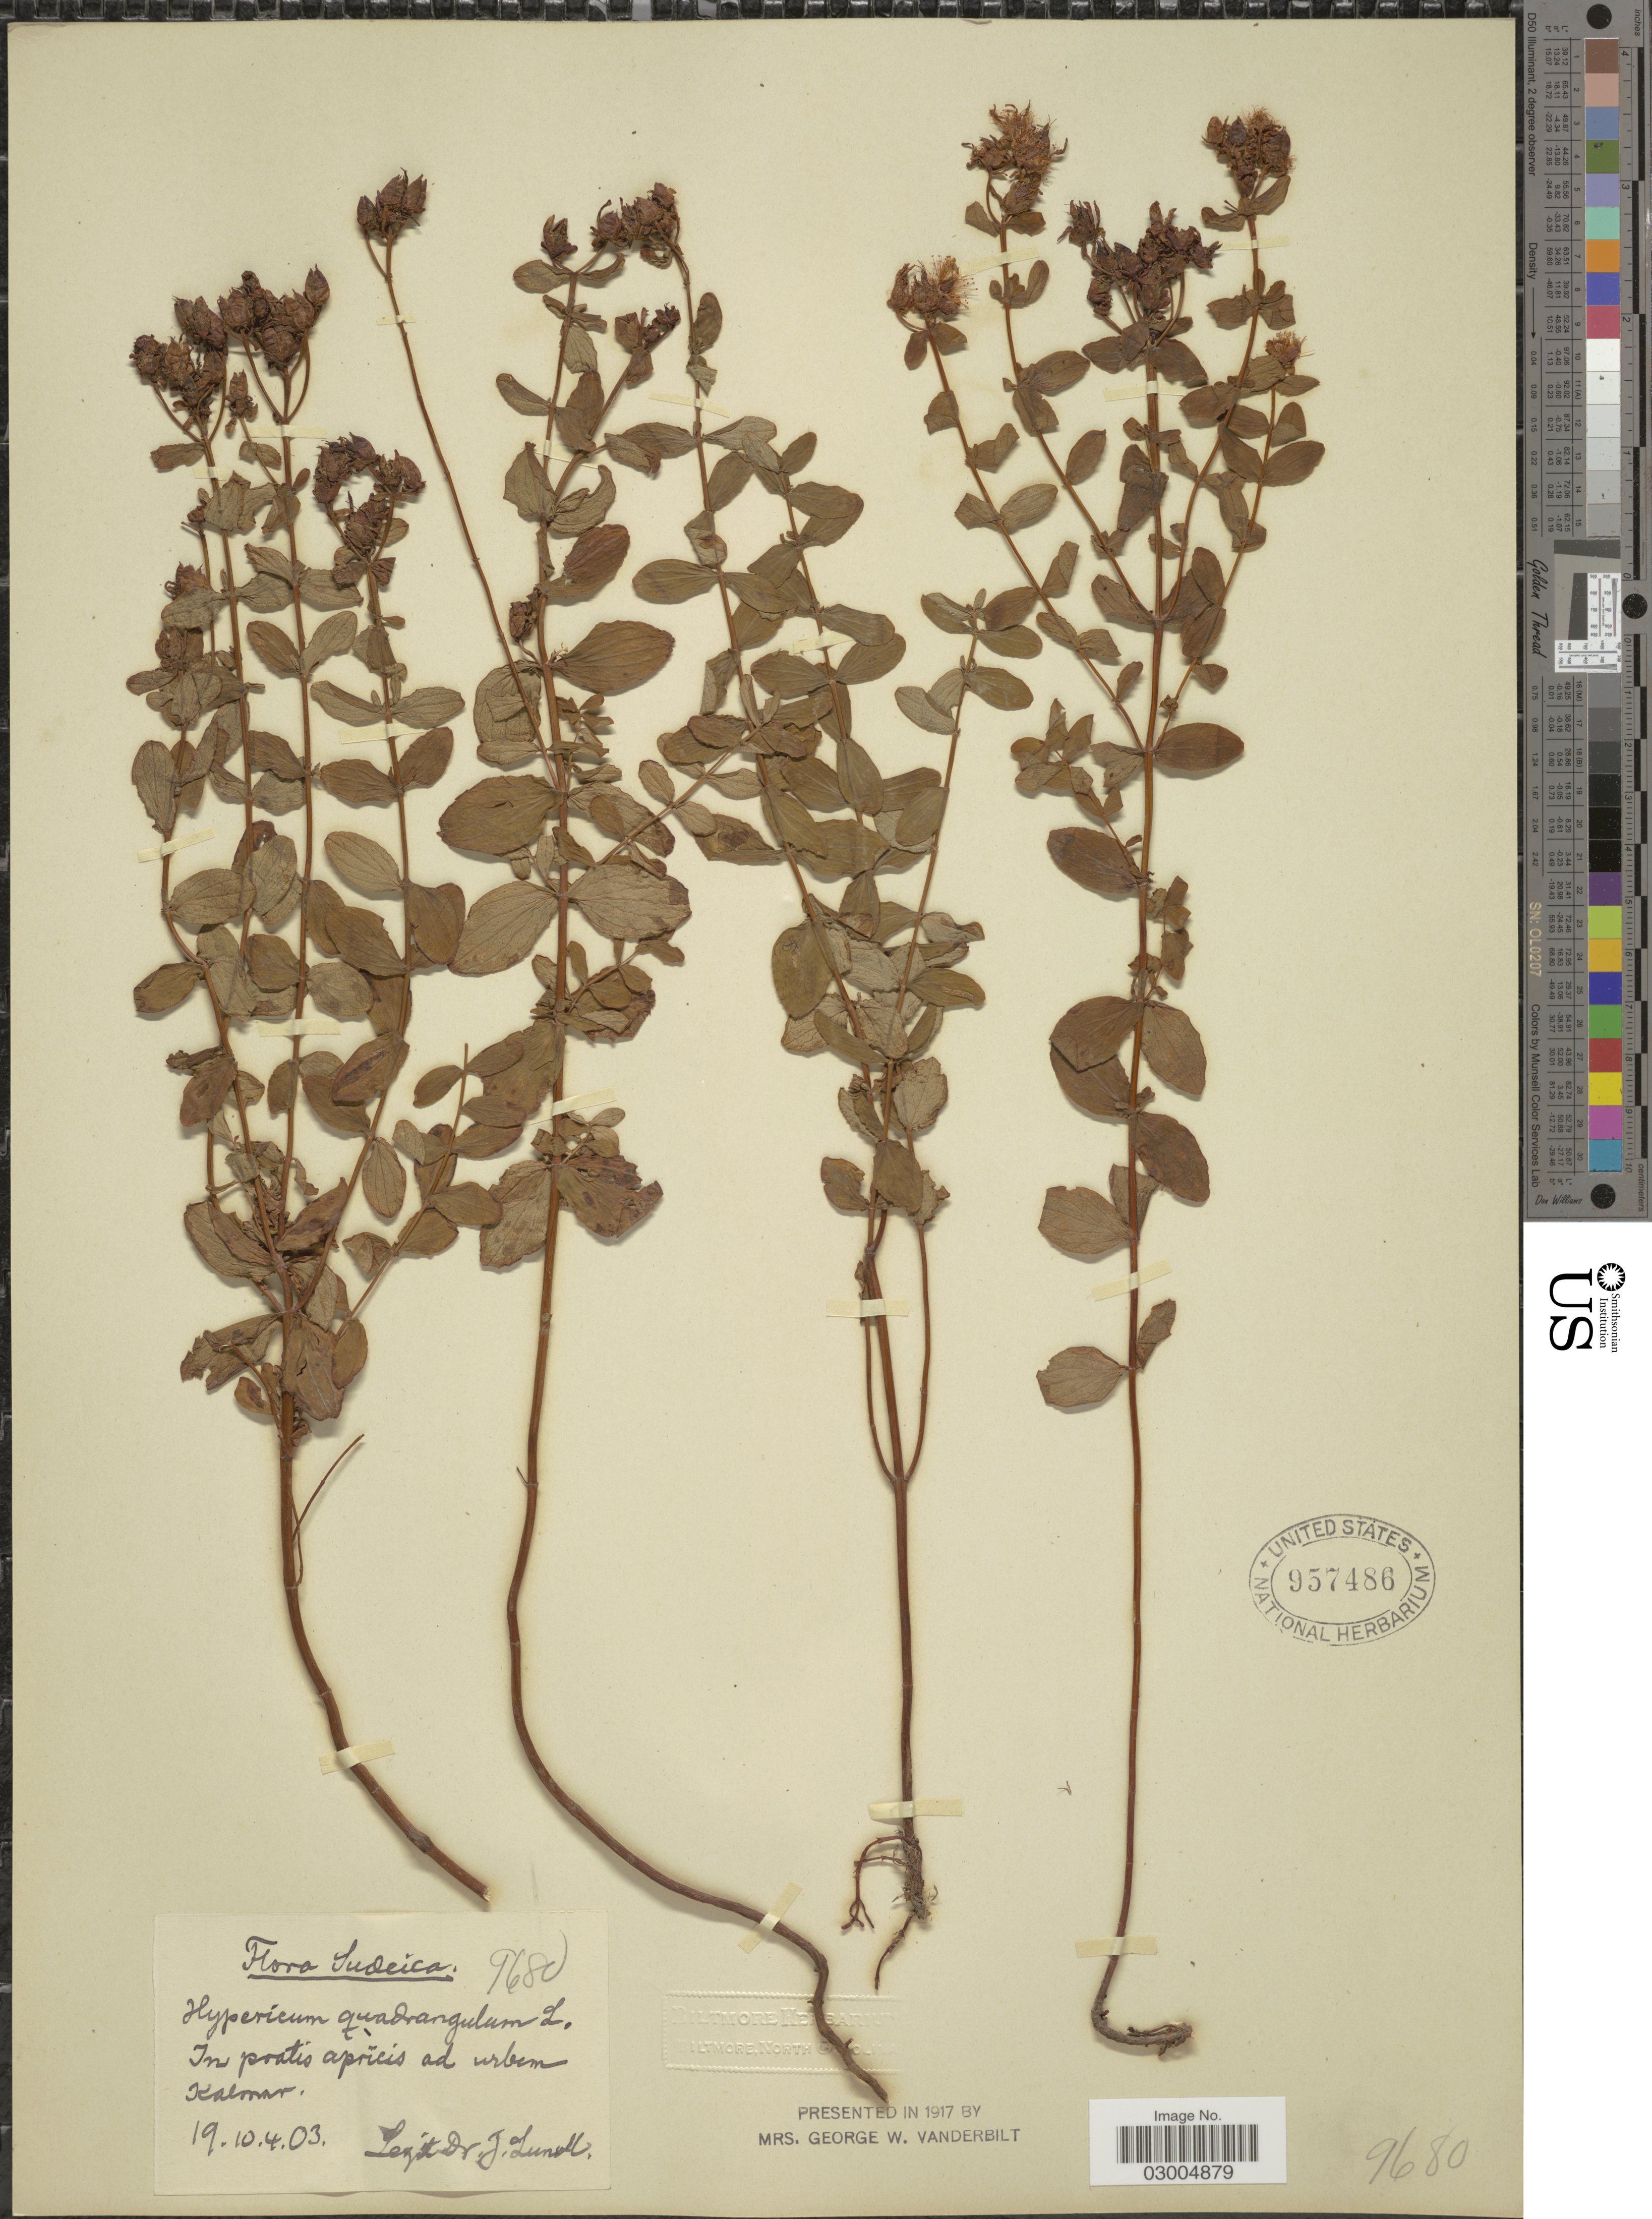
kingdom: Plantae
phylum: Tracheophyta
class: Magnoliopsida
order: Malpighiales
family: Hypericaceae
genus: Hypericum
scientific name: Hypericum quadrangulum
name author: L.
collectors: J. Lundell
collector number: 9680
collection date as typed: Transcribed d/m/y: 19/10/3 to 19/10/4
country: Sweden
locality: Sudeica, In pratis apricis ad urbem Kalmar.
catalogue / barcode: US 957486